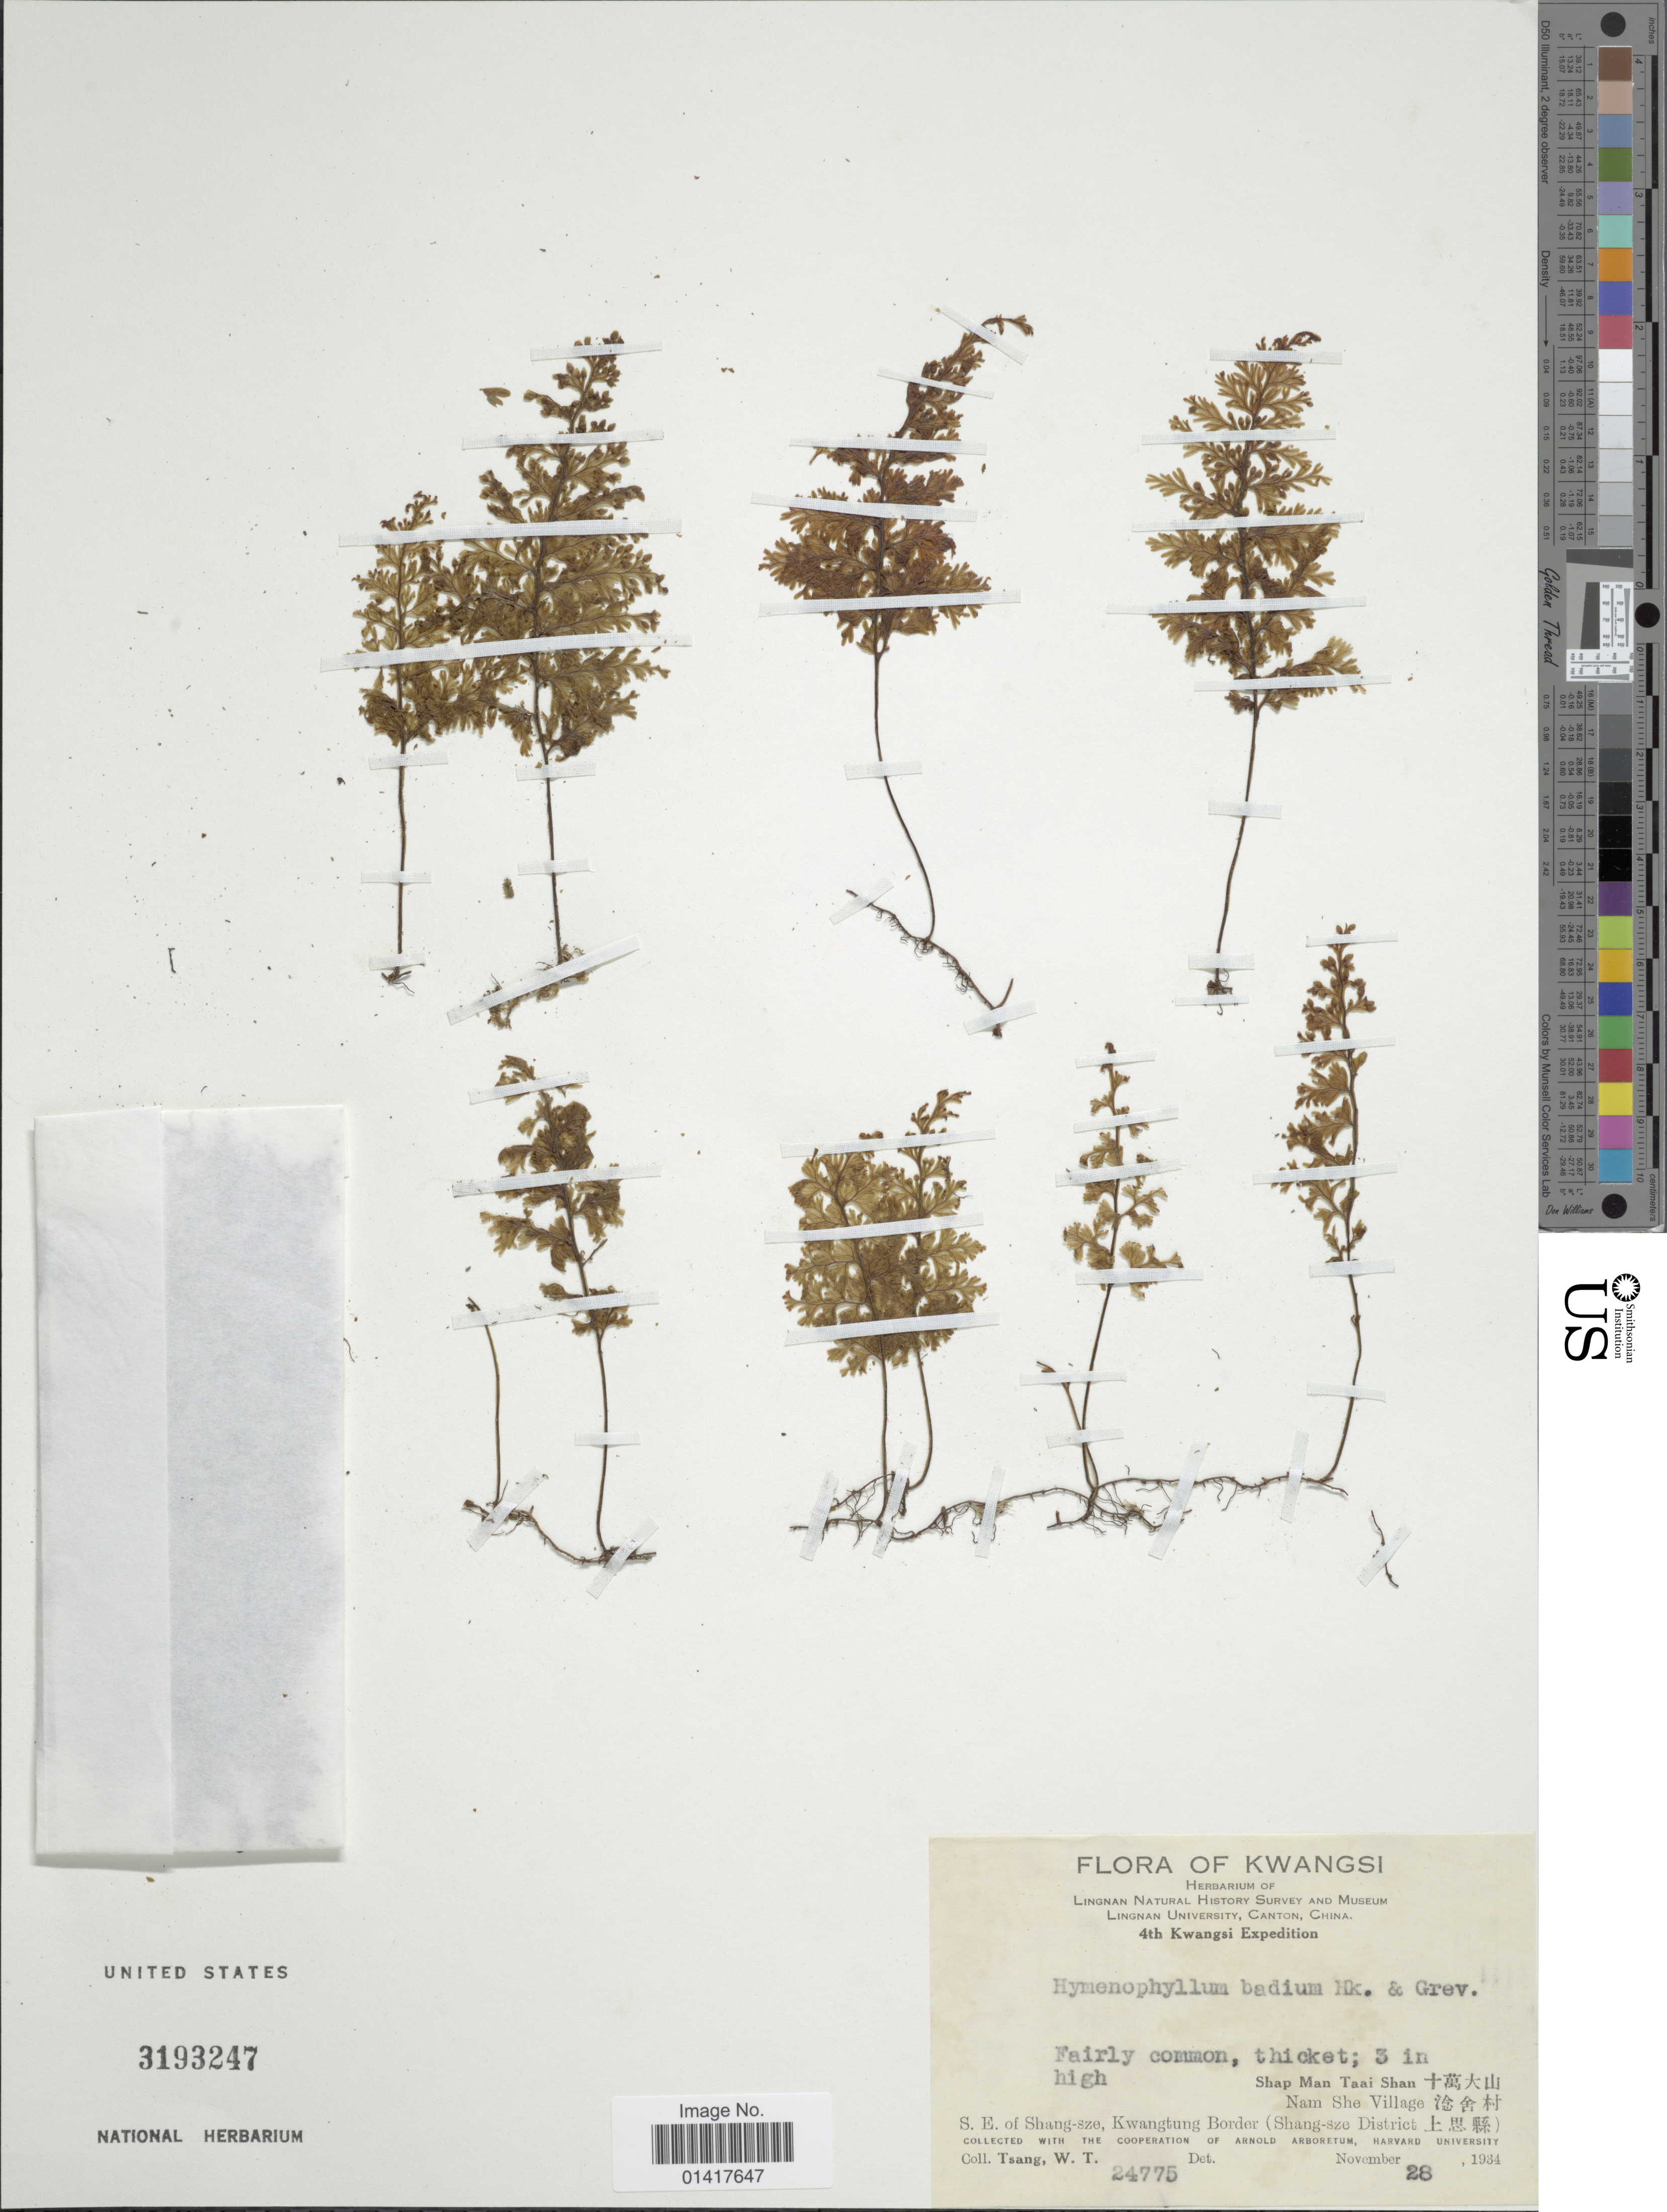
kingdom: Plantae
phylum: Tracheophyta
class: Polypodiopsida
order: Hymenophyllales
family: Hymenophyllaceae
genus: Hymenophyllum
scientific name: Hymenophyllum badium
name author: Hook. & Grev.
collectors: W. T. Tsang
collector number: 24775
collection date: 1934-11-28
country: China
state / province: Guangxi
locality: Kwangsi. Kwangsi Expedition. Shap Man Tsai Shan. Nam She Village. S.E. of Shang-sze District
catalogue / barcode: US 3193247